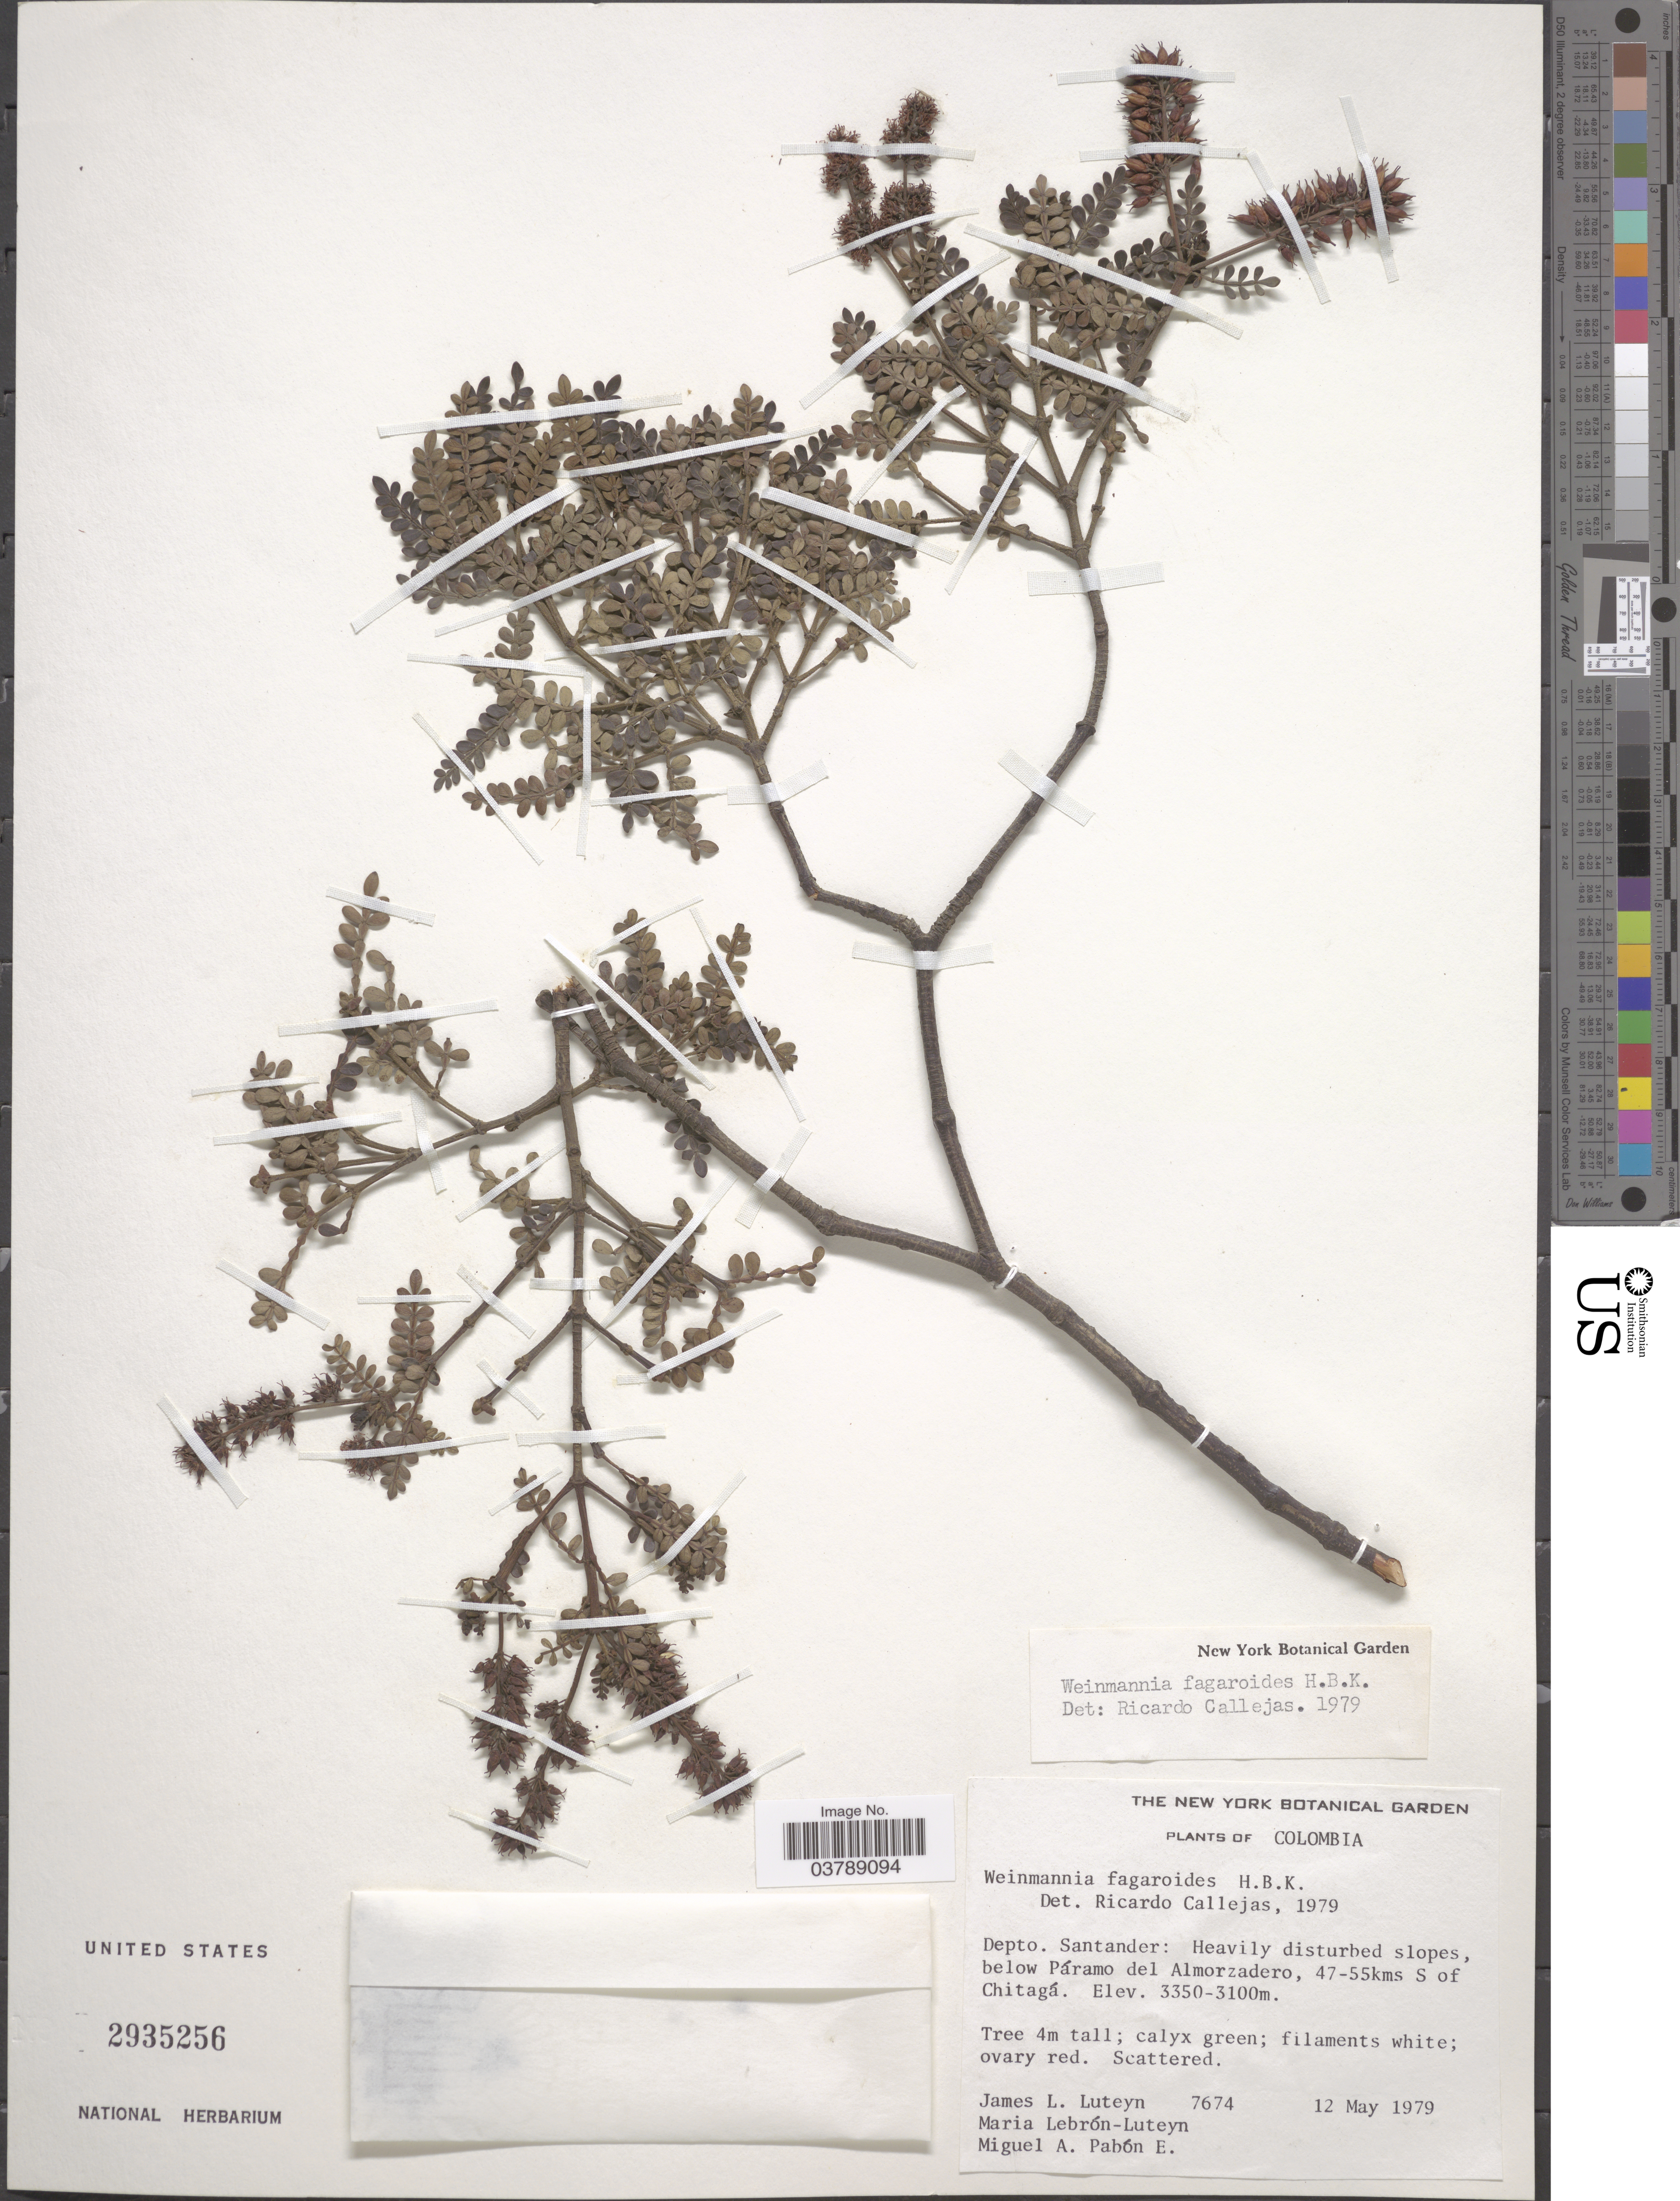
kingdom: Plantae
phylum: Tracheophyta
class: Magnoliopsida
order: Oxalidales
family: Cunoniaceae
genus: Weinmannia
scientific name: Weinmannia fagaroides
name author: Kunth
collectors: J. L. Luteyn, M. L. Lebrón-Luteyn & M. A. Pabon E.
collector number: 7674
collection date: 1979-05-12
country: Colombia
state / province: Santander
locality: Depto. Santander: below Páramo del Almorzadero, 47-55kms S of Chitagá.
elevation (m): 3100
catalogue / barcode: US 2935256